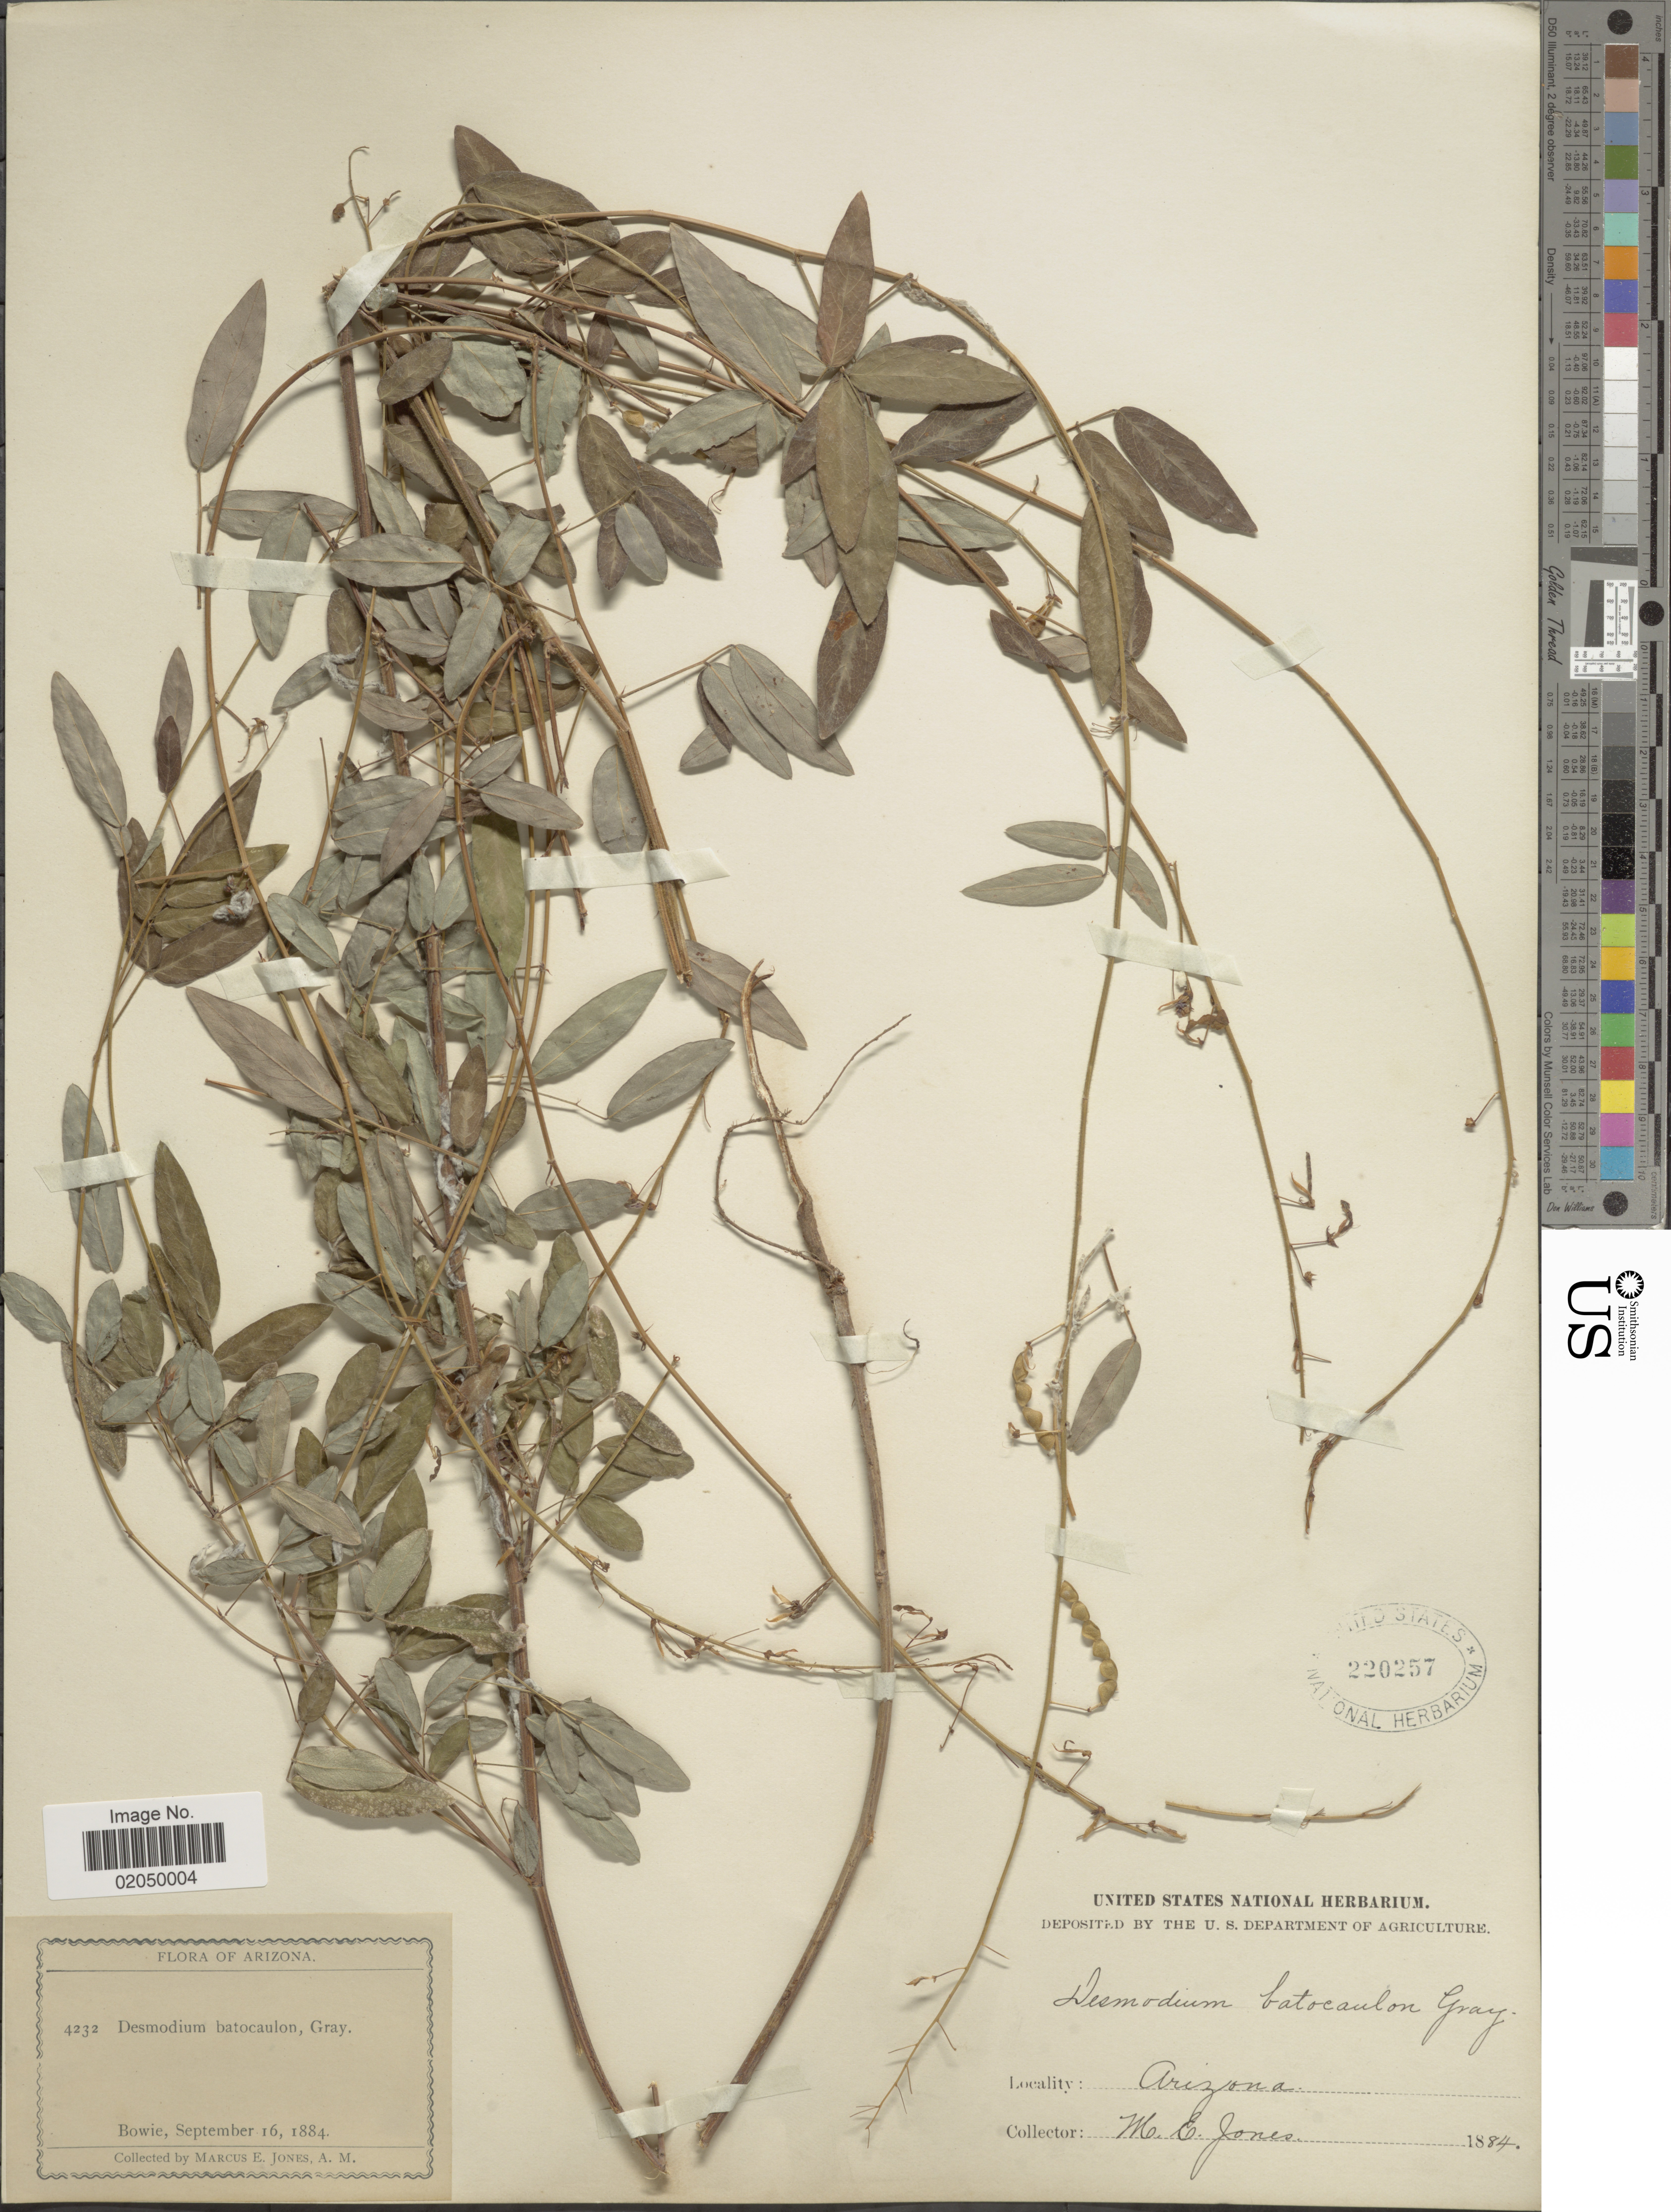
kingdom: Plantae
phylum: Tracheophyta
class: Magnoliopsida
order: Fabales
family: Fabaceae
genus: Desmodium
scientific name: Desmodium batocaulon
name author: A. Gray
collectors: M. E. Jones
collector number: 4232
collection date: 1884-09-16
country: United States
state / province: Arizona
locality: Bowie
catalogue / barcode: US 220257